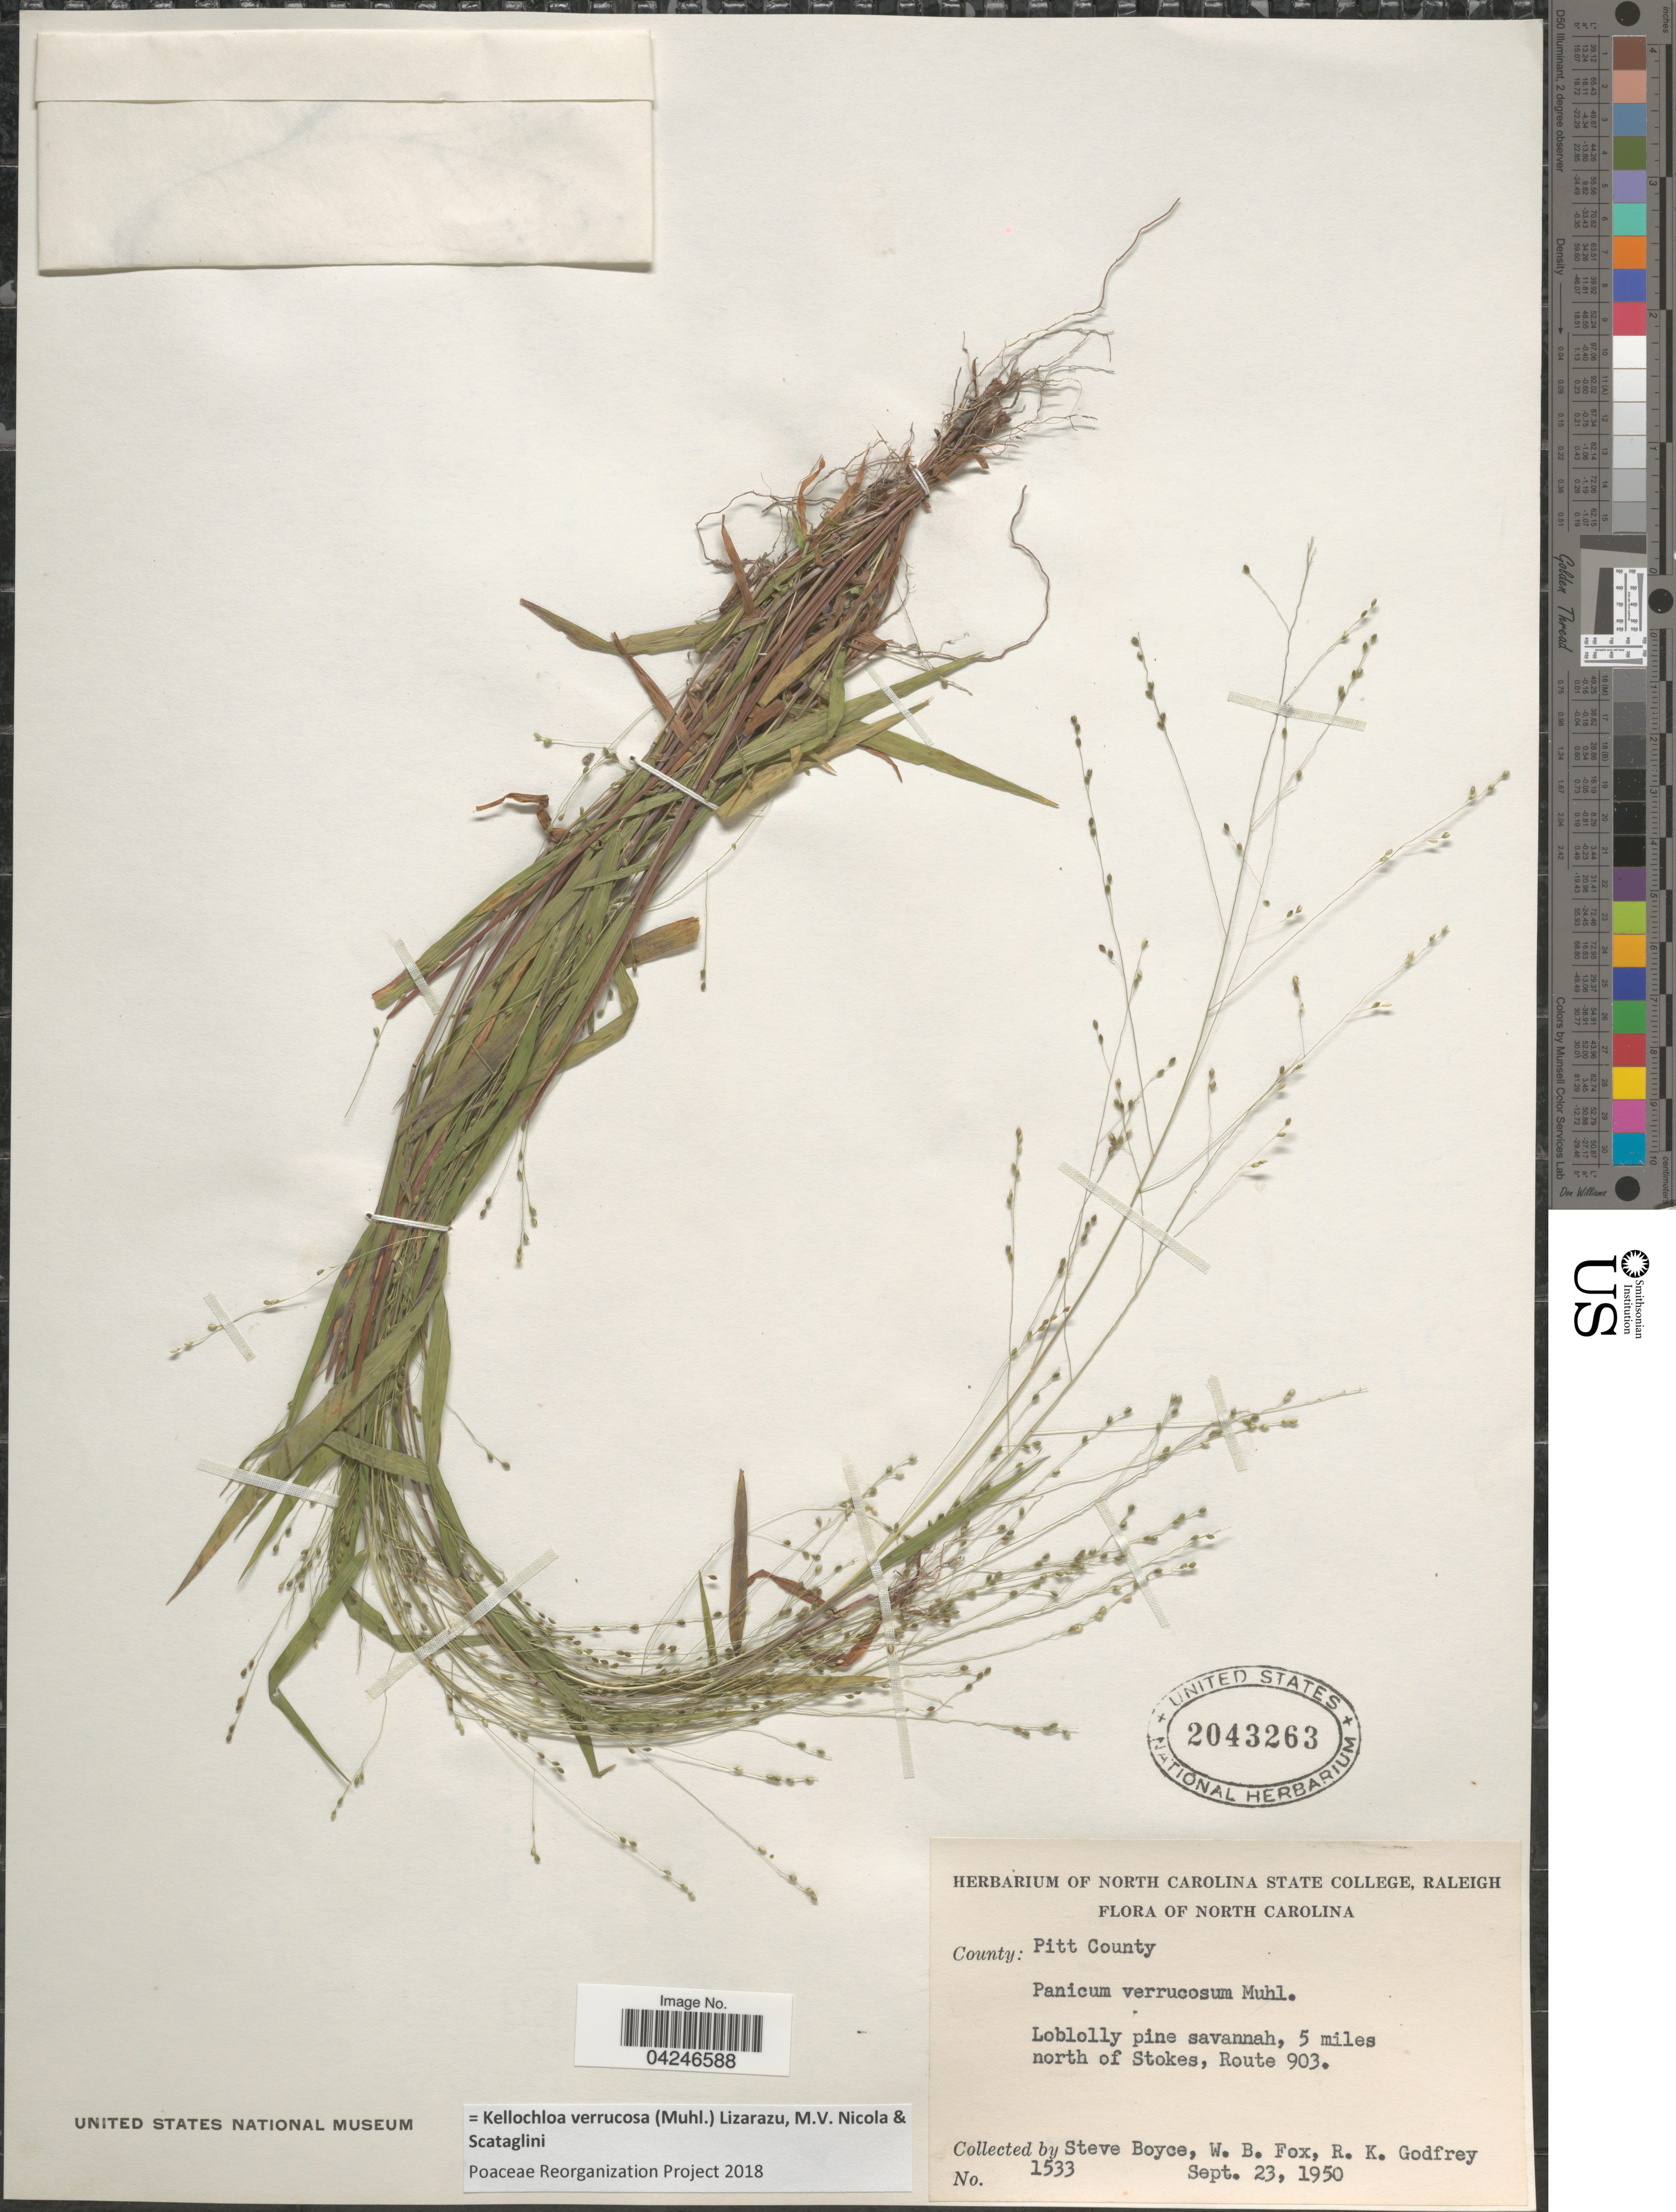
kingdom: Plantae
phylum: Tracheophyta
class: Liliopsida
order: Poales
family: Poaceae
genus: Kellochloa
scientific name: Kellochloa verrucosa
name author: (Muhl.) Lizarazu et al.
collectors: S. Boyce, W. B. Fox & R. K. Godfrey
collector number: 1533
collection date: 1950-09-23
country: United States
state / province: North Carolina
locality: County: Pitt County. 5 miles north of Stokes, Route 903.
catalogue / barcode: US 2043263